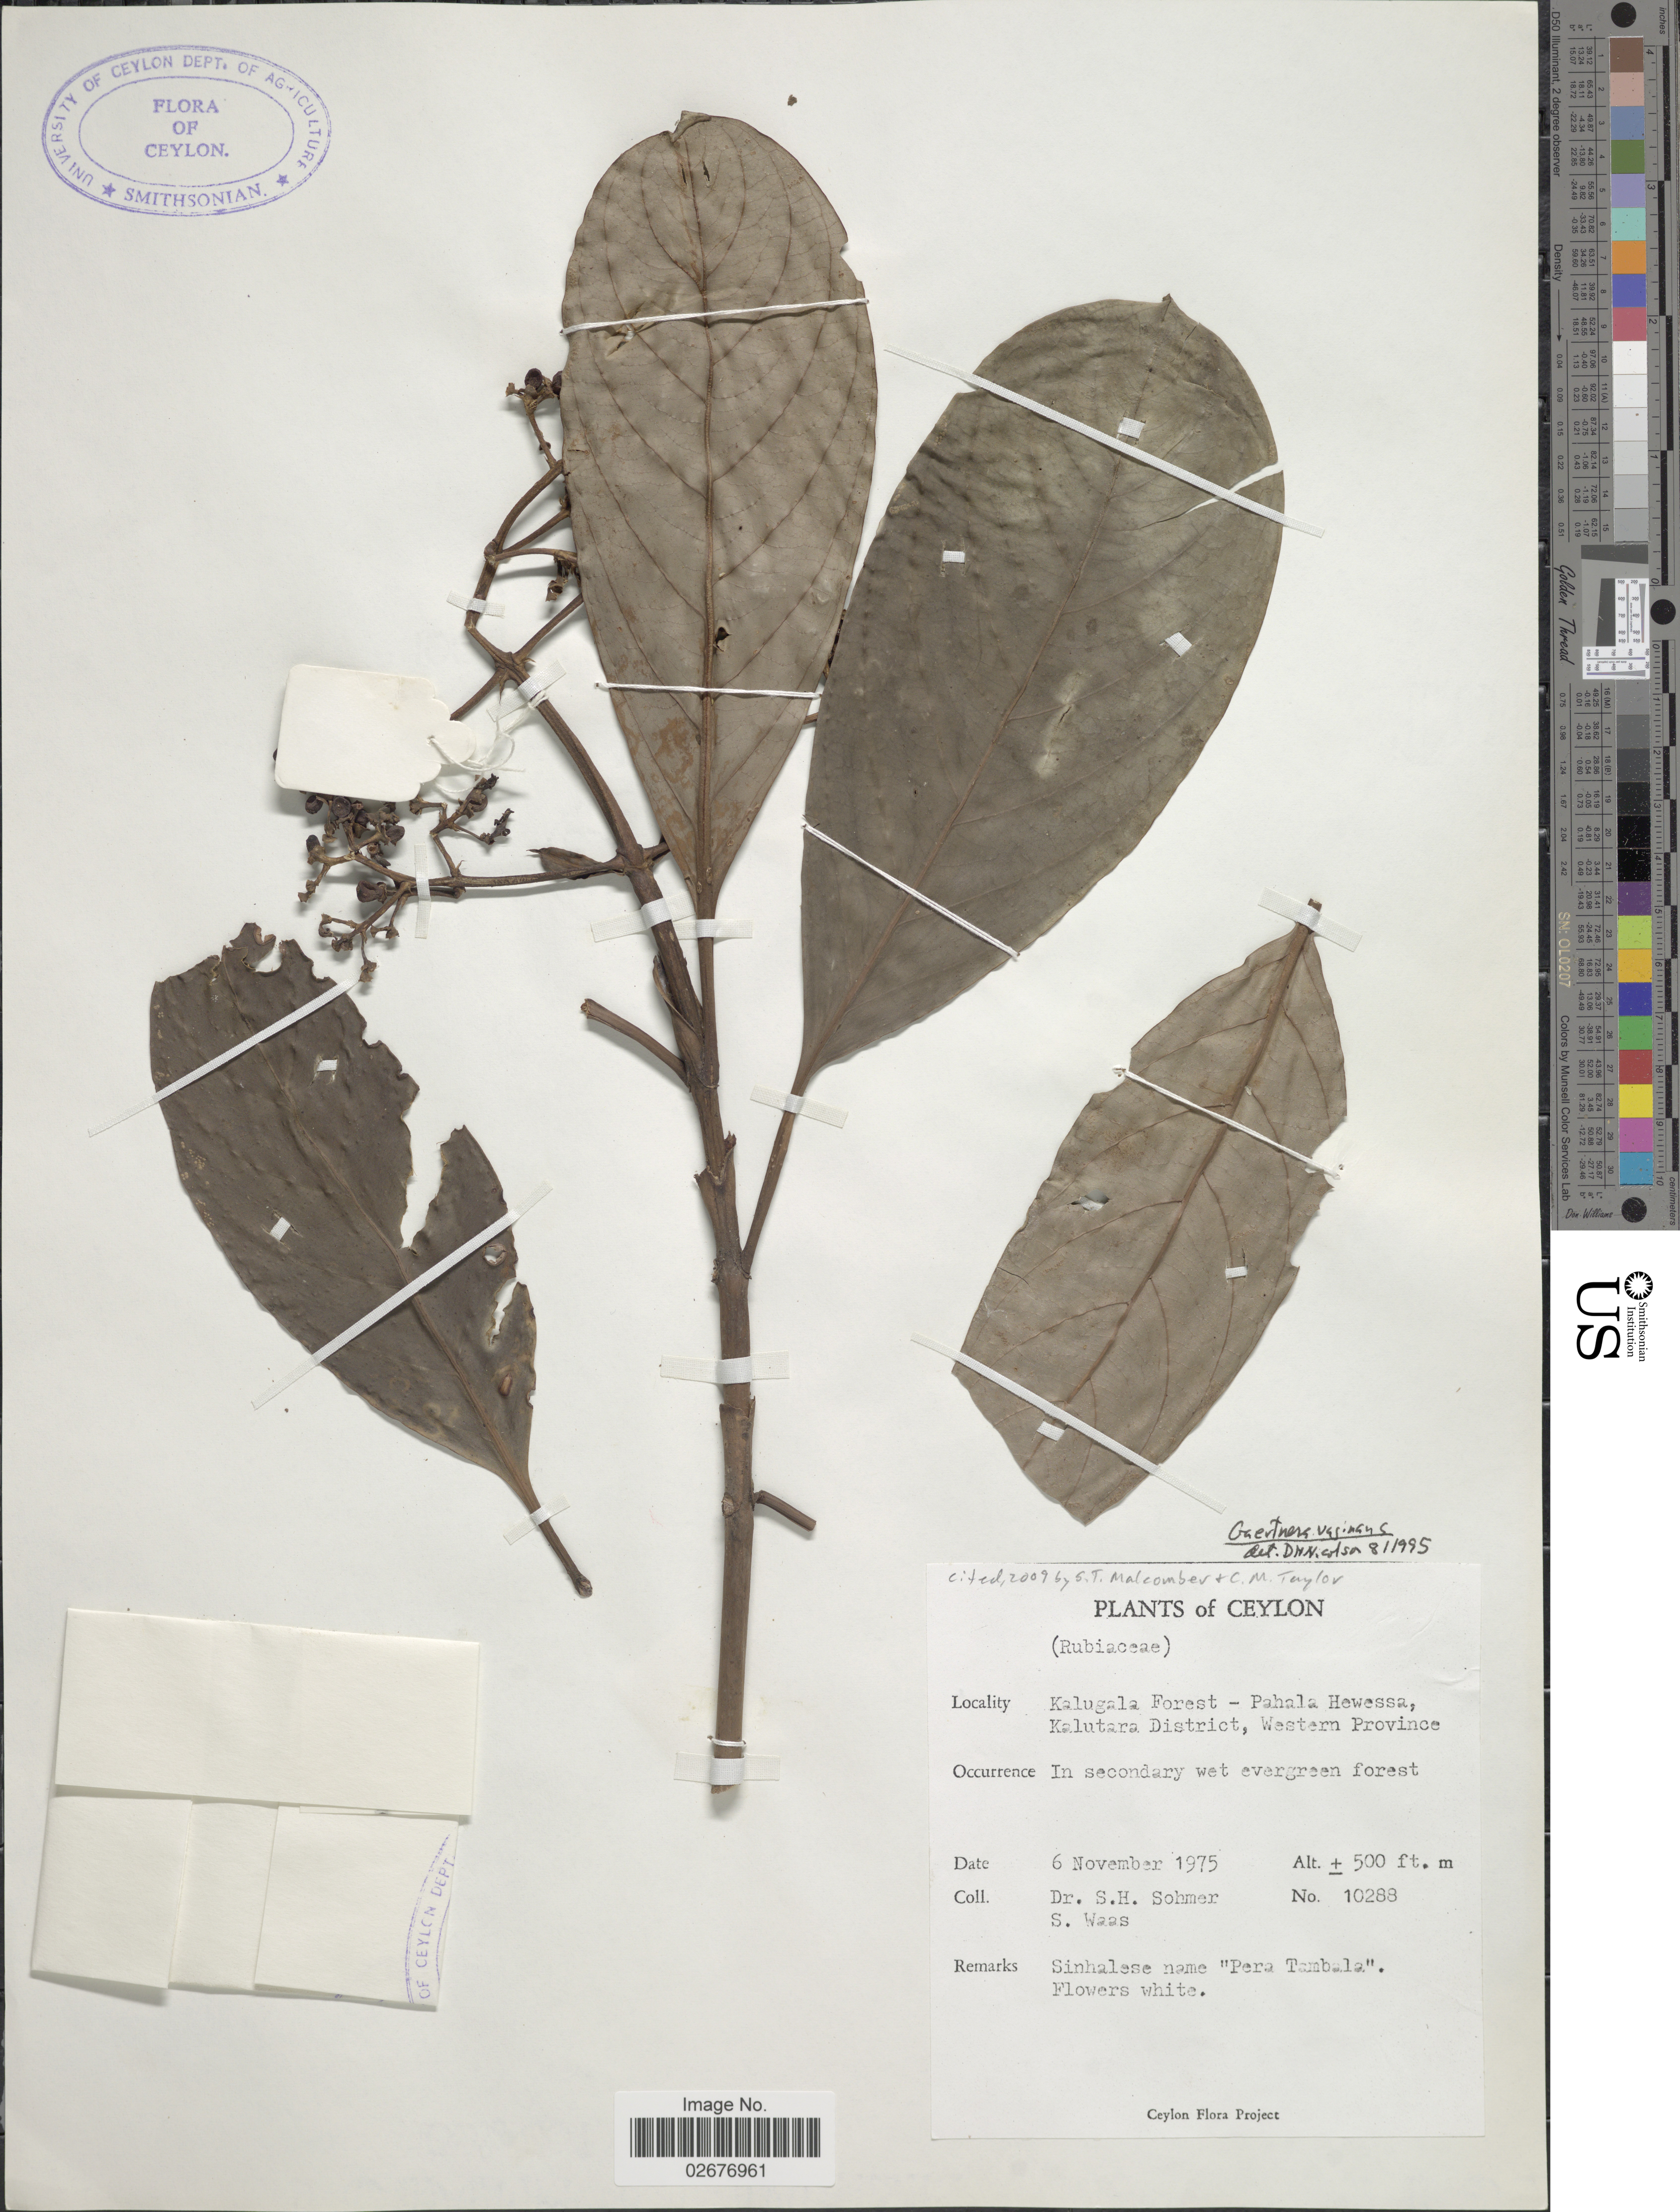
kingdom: Plantae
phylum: Tracheophyta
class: Magnoliopsida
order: Gentianales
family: Rubiaceae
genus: Gaertnera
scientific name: Gaertnera vaginans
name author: (DC.) Merr.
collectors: S. H. Sohmer & S. Waas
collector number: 10288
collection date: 1975-11-06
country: Sri Lanka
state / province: Western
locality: Ceylon, Kalugala Forest, Pahala Hewassa, Kalutara District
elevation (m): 152